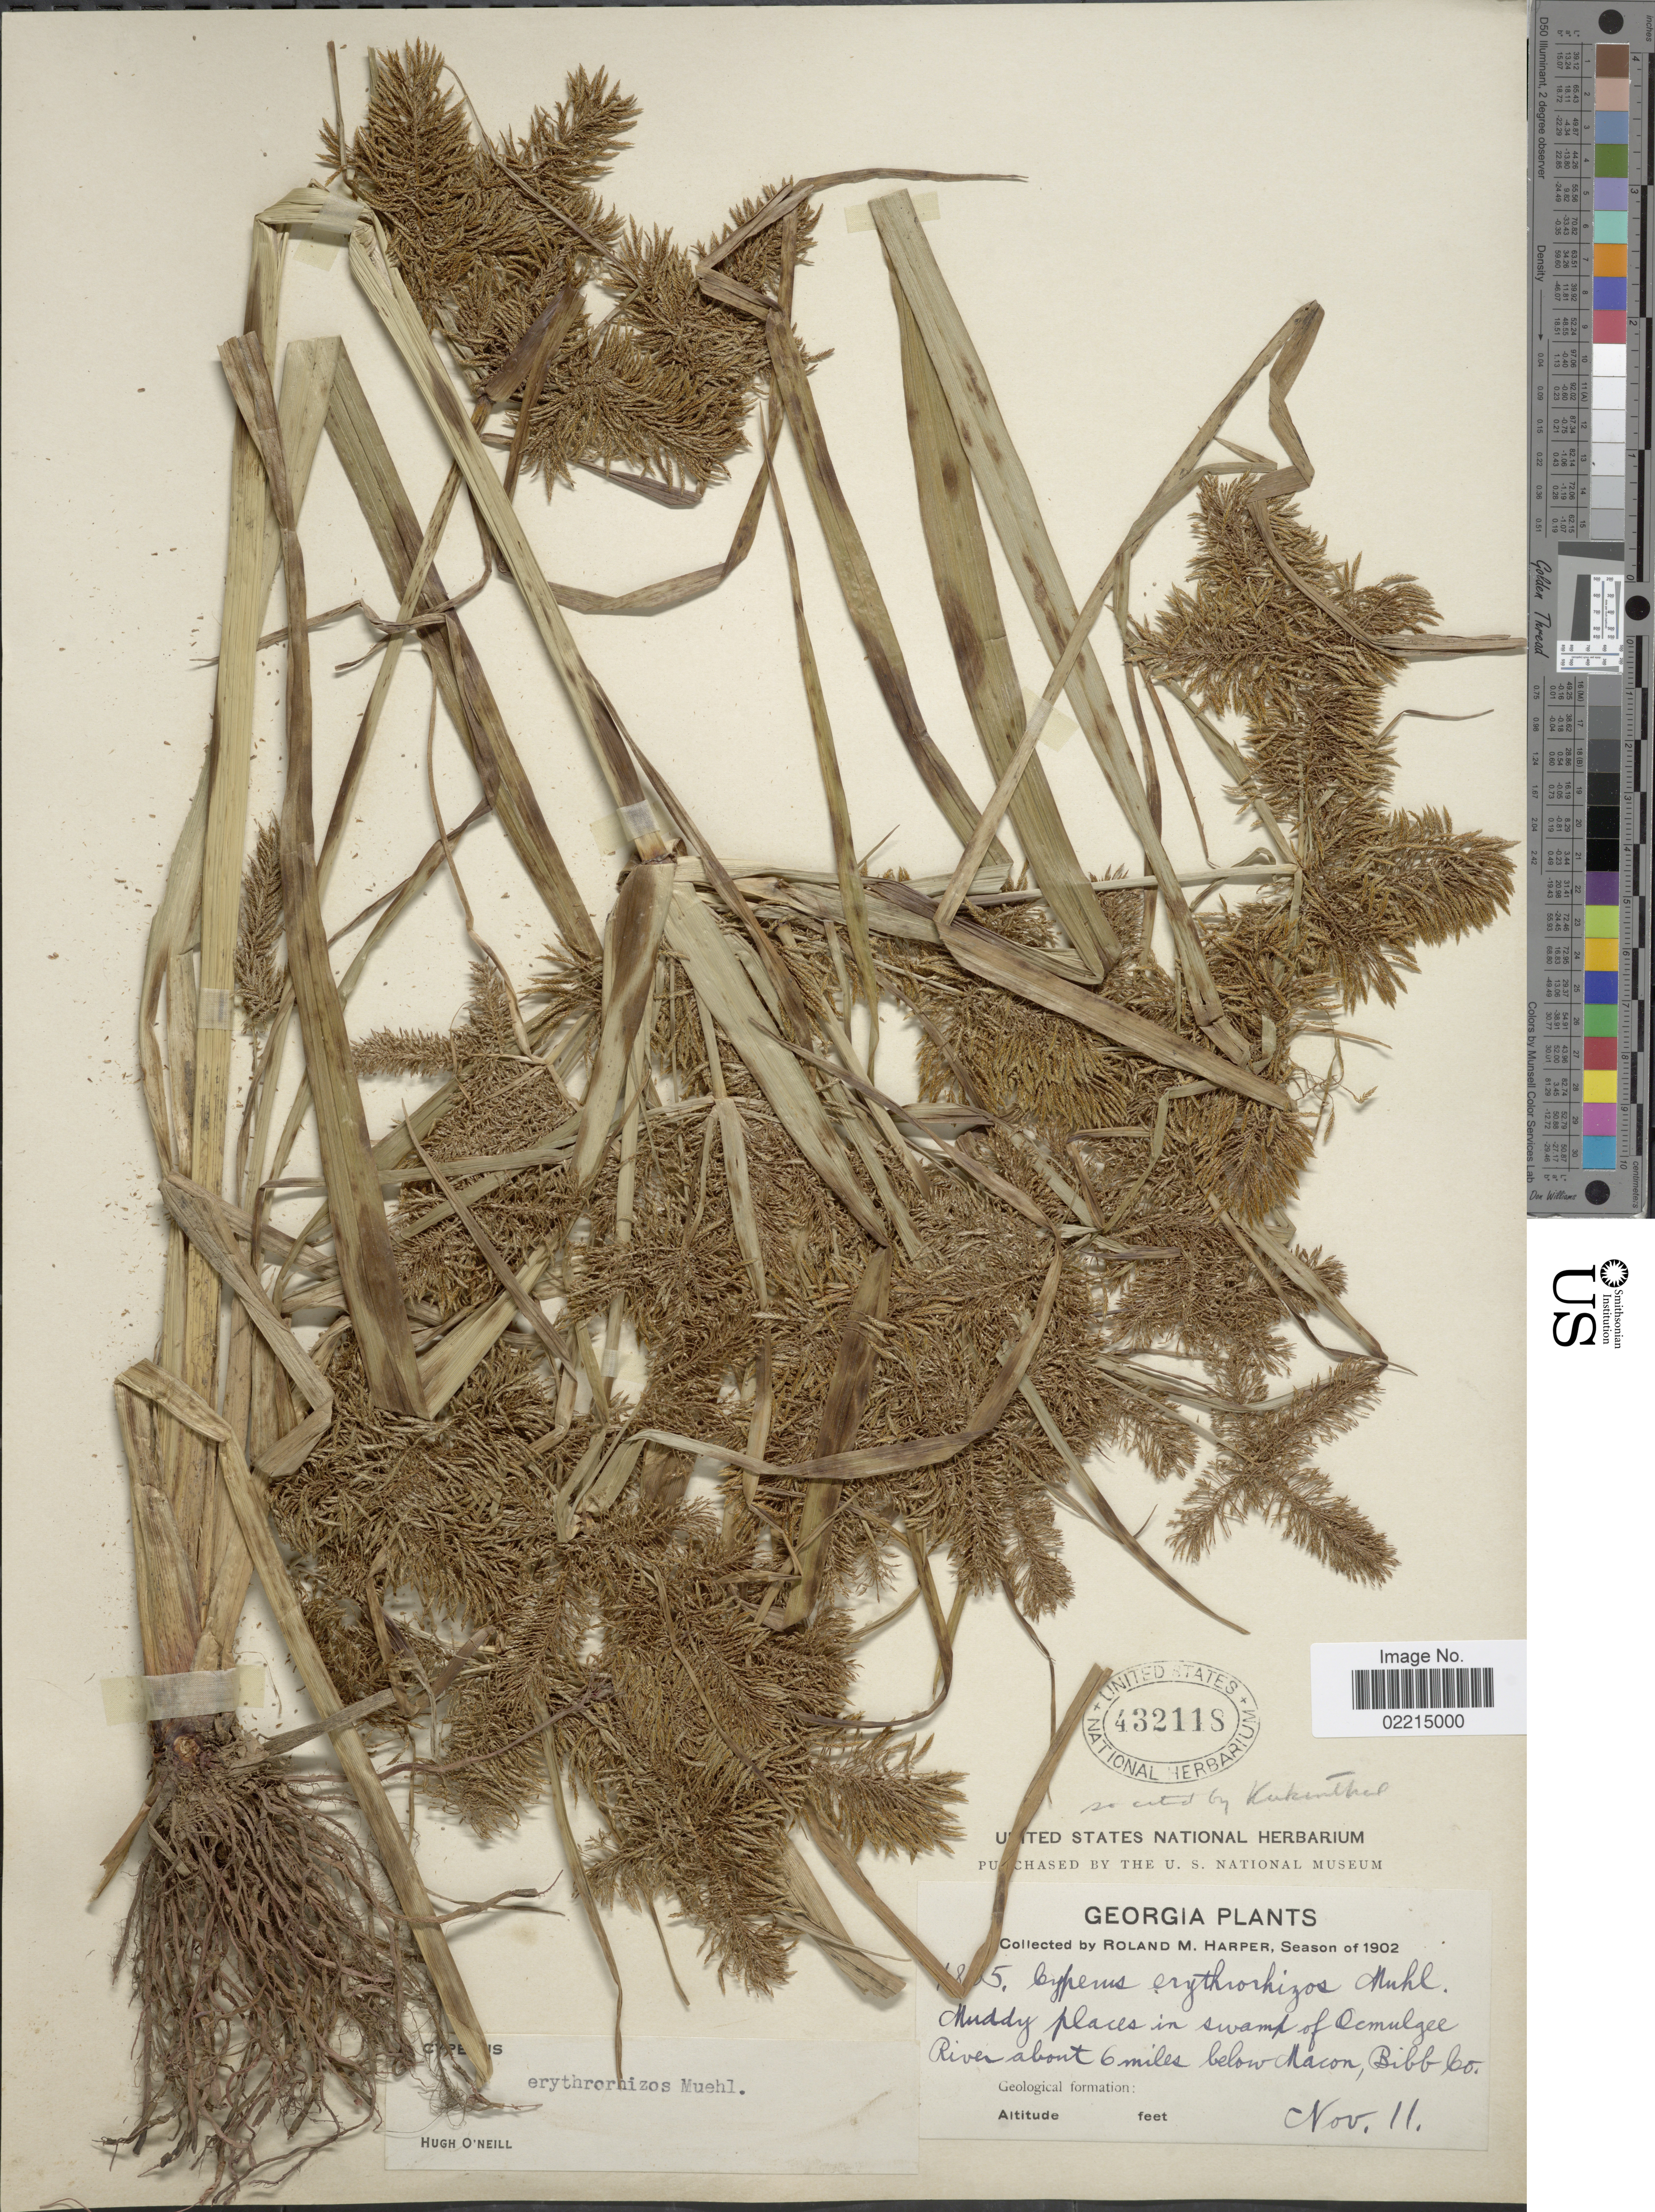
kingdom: Plantae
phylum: Tracheophyta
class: Liliopsida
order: Poales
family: Cyperaceae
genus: Cyperus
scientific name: Cyperus erythrorhizos Muhl.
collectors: R. M. Harper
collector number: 18!5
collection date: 1902-11-11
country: United States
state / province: Georgia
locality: Ocmulgee River about 6 miles below Macon, Bibb Co.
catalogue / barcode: US 432118